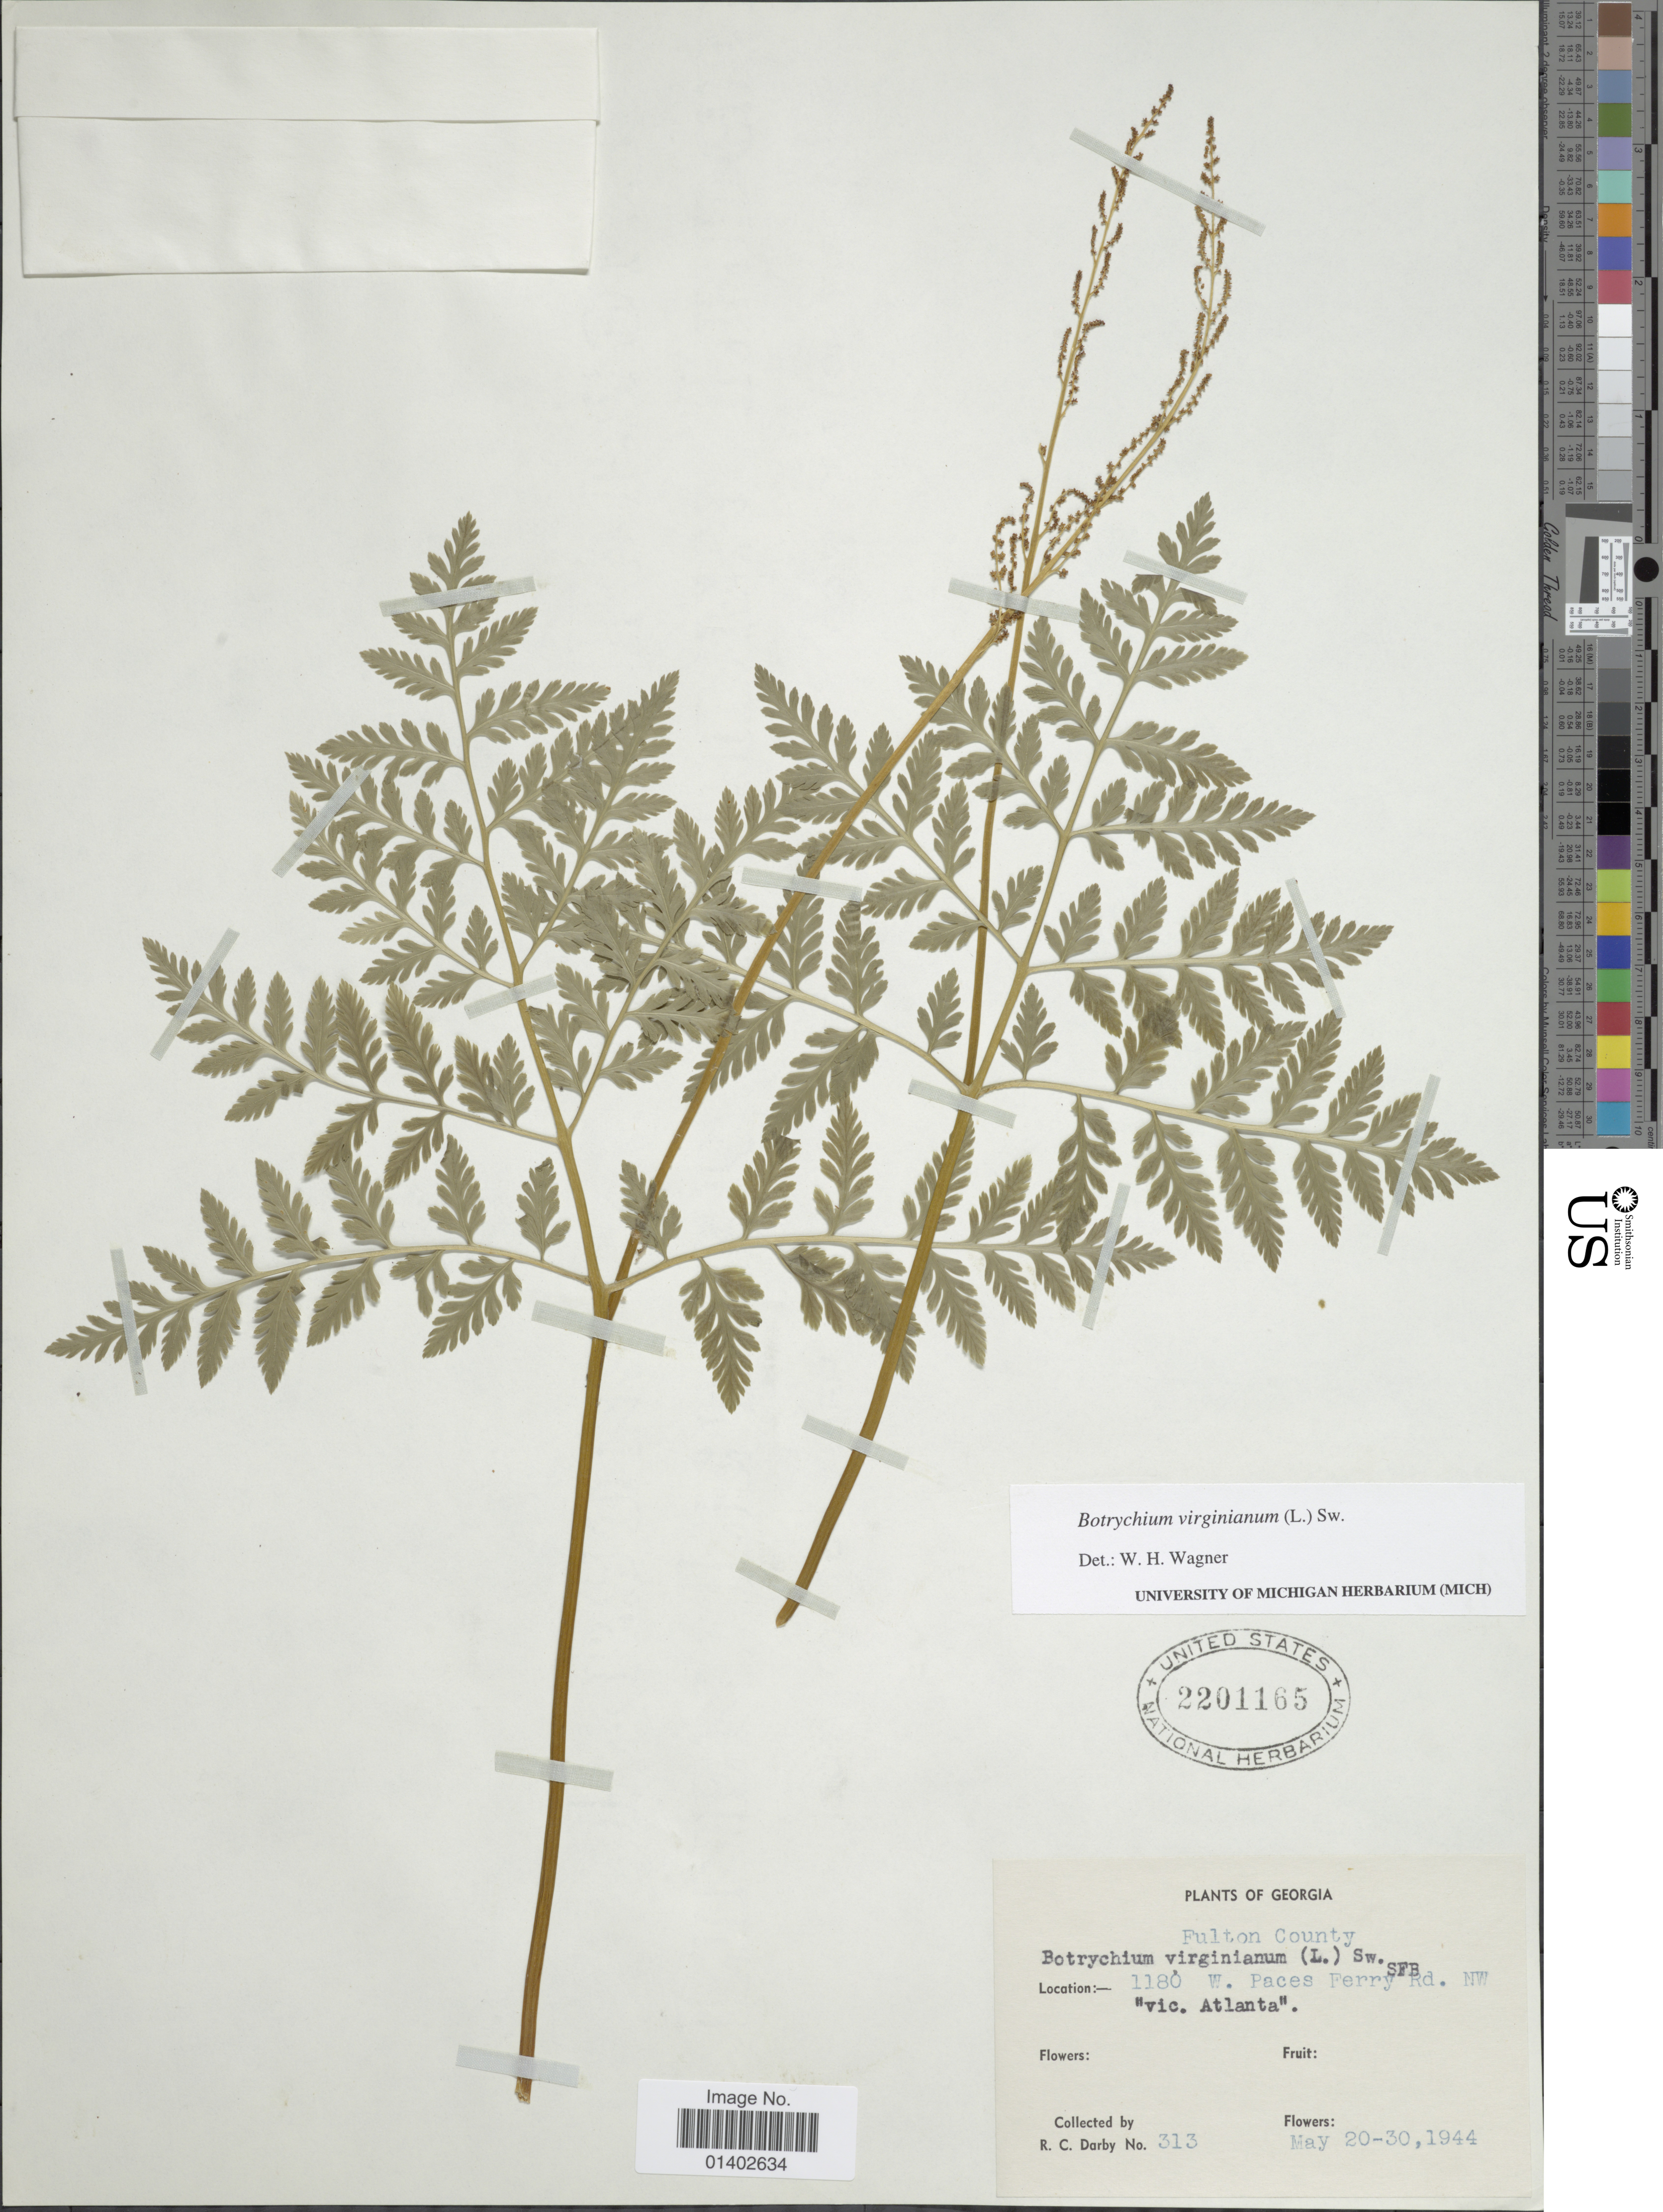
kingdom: Plantae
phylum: Tracheophyta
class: Polypodiopsida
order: Ophioglossales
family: Ophioglossaceae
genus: Botrychium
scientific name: Botrychium virginianum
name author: (L.) Sw.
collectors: R. Darby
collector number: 313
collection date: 1944-05-20/1944-05-30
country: United States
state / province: Georgia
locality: Fulton County, 1180 W. Paces Ferry Rd. NW 'vic. Atlanta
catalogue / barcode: US 2201165